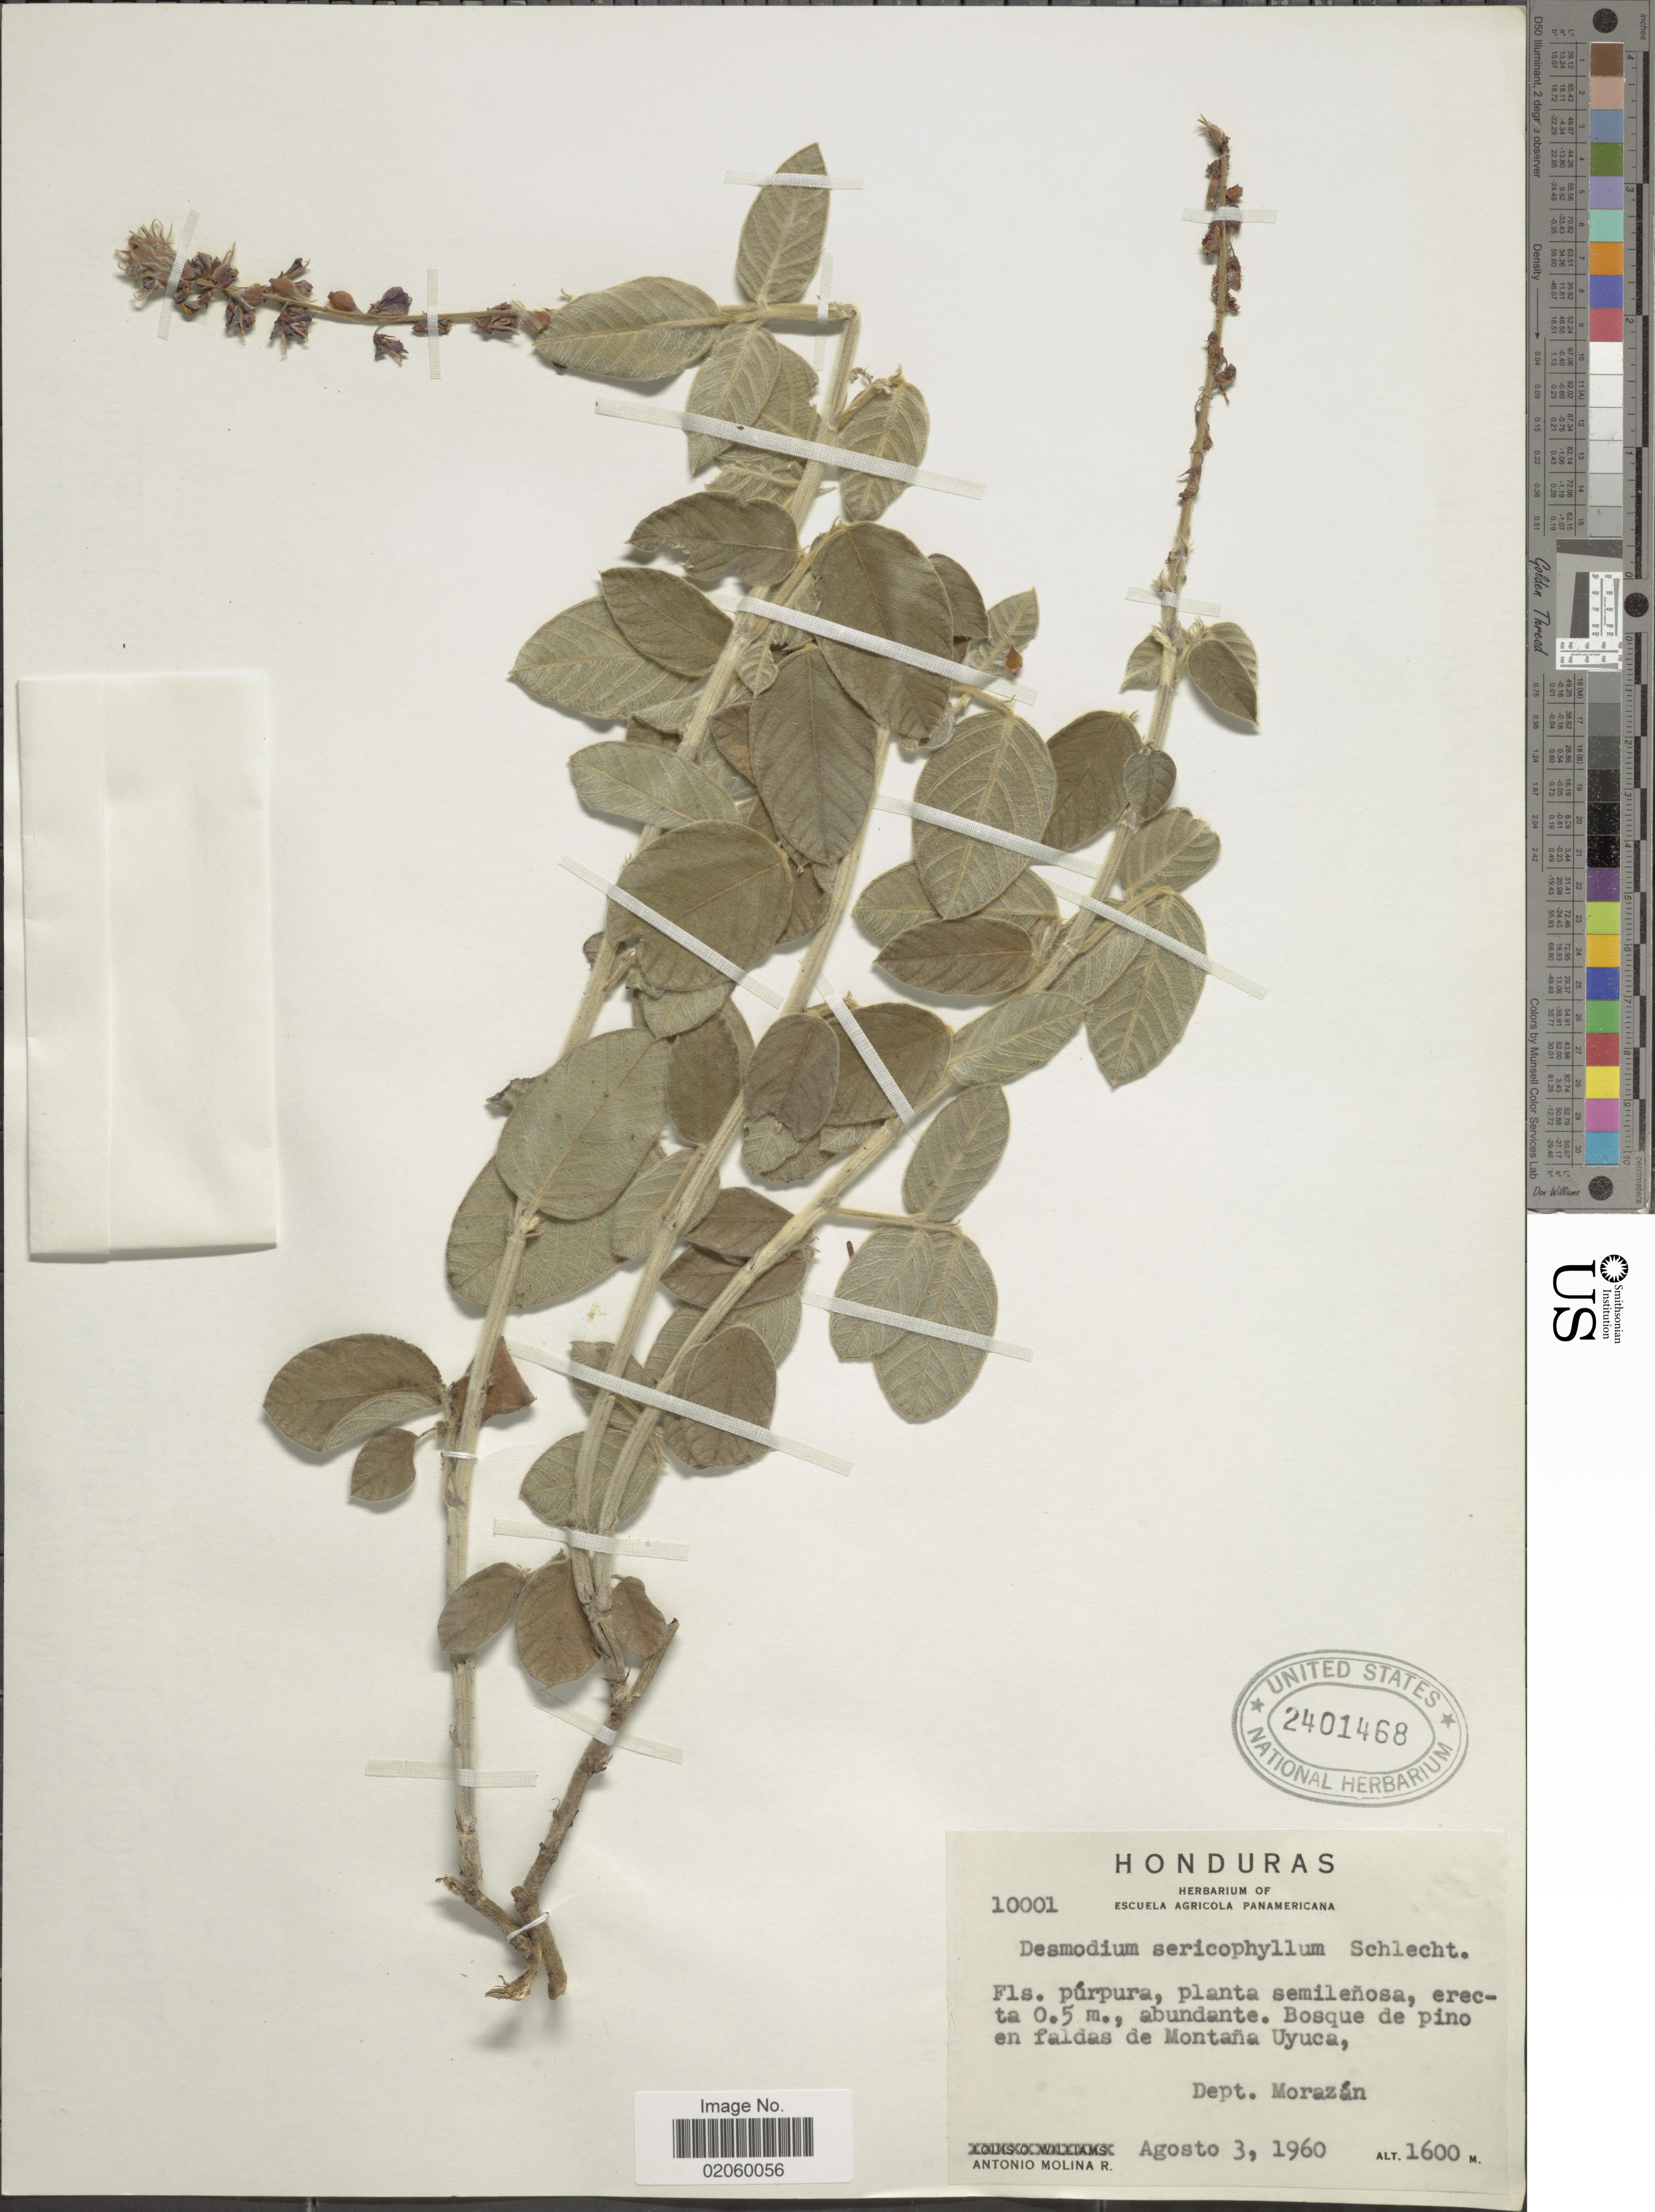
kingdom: Plantae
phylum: Tracheophyta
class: Magnoliopsida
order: Fabales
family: Fabaceae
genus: Desmodium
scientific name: Desmodium sericophyllum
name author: Schltdl.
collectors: A. Molina R.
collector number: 10001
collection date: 1960-08-03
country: Honduras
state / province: Fco. Morazán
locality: Bosque de pino en faldas de Montana Uyuca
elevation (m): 1600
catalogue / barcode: US 2401468